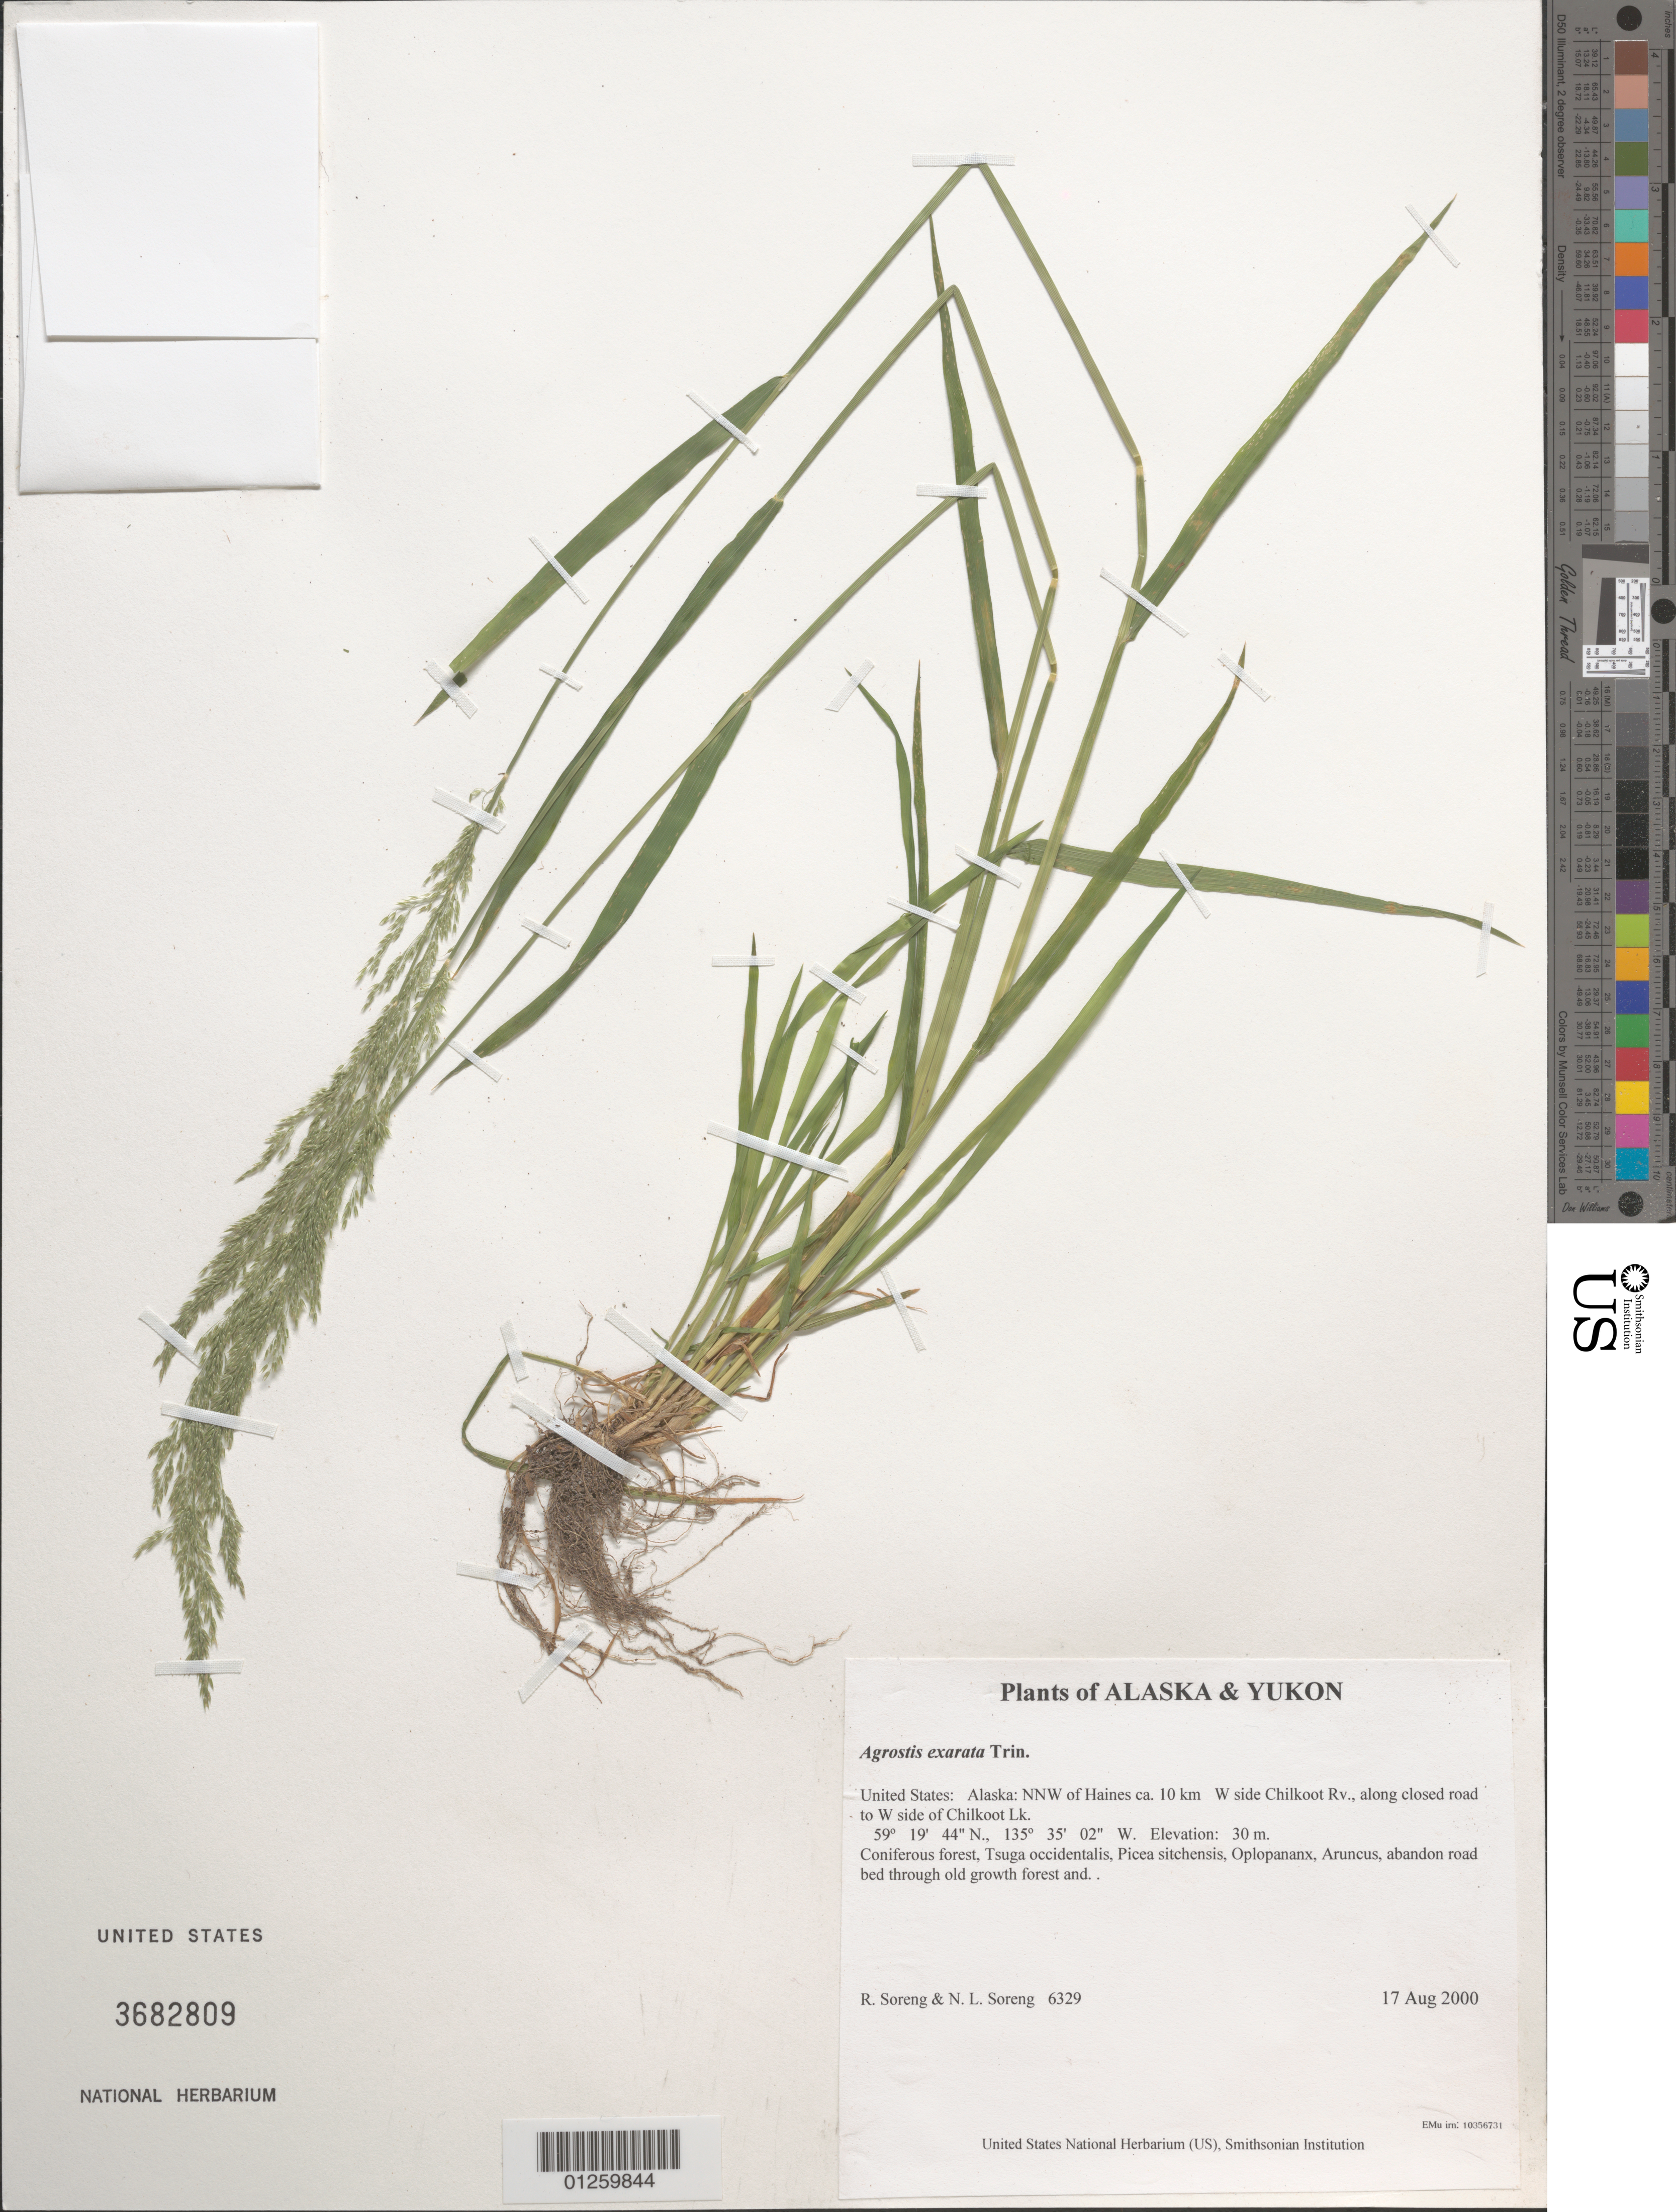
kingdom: Plantae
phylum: Tracheophyta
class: Liliopsida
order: Poales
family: Poaceae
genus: Agrostis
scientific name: Agrostis exarata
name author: Trin.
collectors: R. J. Soreng & N. L. Soreng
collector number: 6329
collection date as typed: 17 Aug 2000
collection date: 2000-08-17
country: United States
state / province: Alaska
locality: NNW of Haines ca. 10 km W side Chilkoot Rv., along closed road to W side of Chilkoot Lk.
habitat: Coniferous forest, Tsuga occidentalis, Picea sitchensis, Oplopananx, Aruncus, abandon road bed through old growth forest and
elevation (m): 30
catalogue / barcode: US 3682809